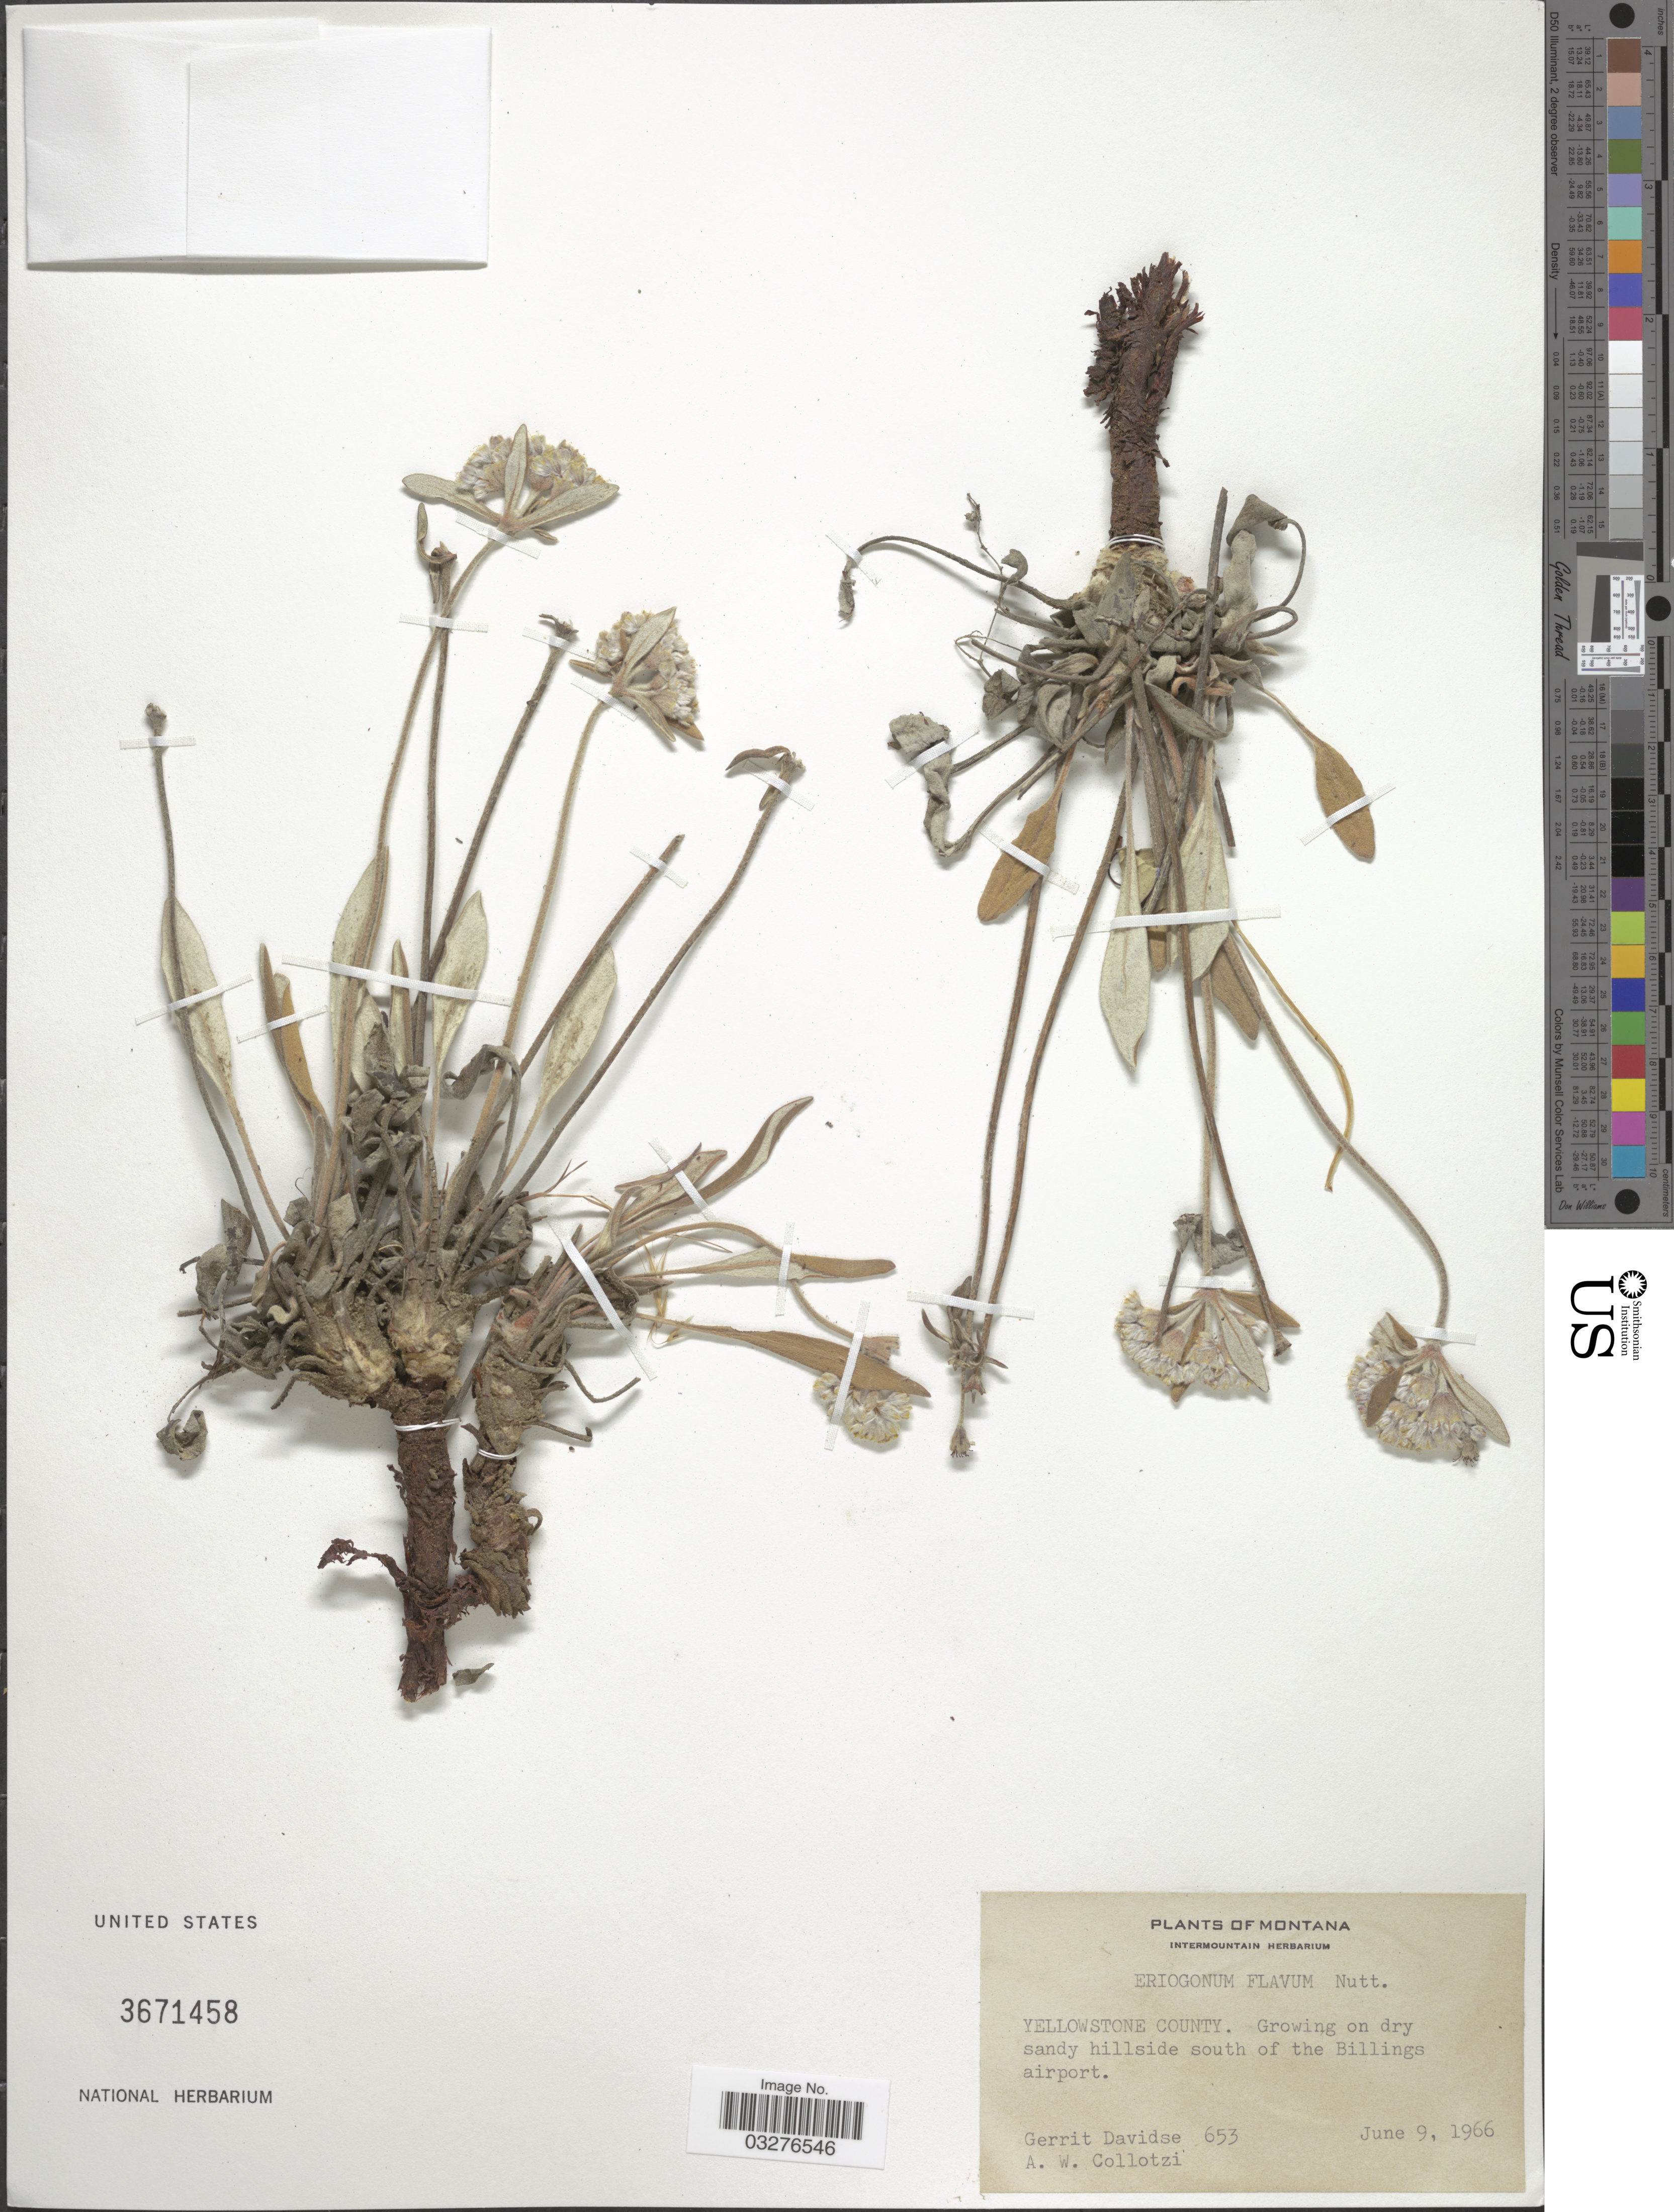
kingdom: Plantae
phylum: Tracheophyta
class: Magnoliopsida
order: Caryophyllales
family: Polygonaceae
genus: Eriogonum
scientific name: Eriogonum flavum var. flavum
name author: Nutt. ex Benth.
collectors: G. Davidse & A. W. Collotzi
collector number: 653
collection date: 1966-06-09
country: United States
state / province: Montana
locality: Yellowstone County. Growing on dry sandy hillside south of the Billings airport.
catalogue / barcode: US 3671458